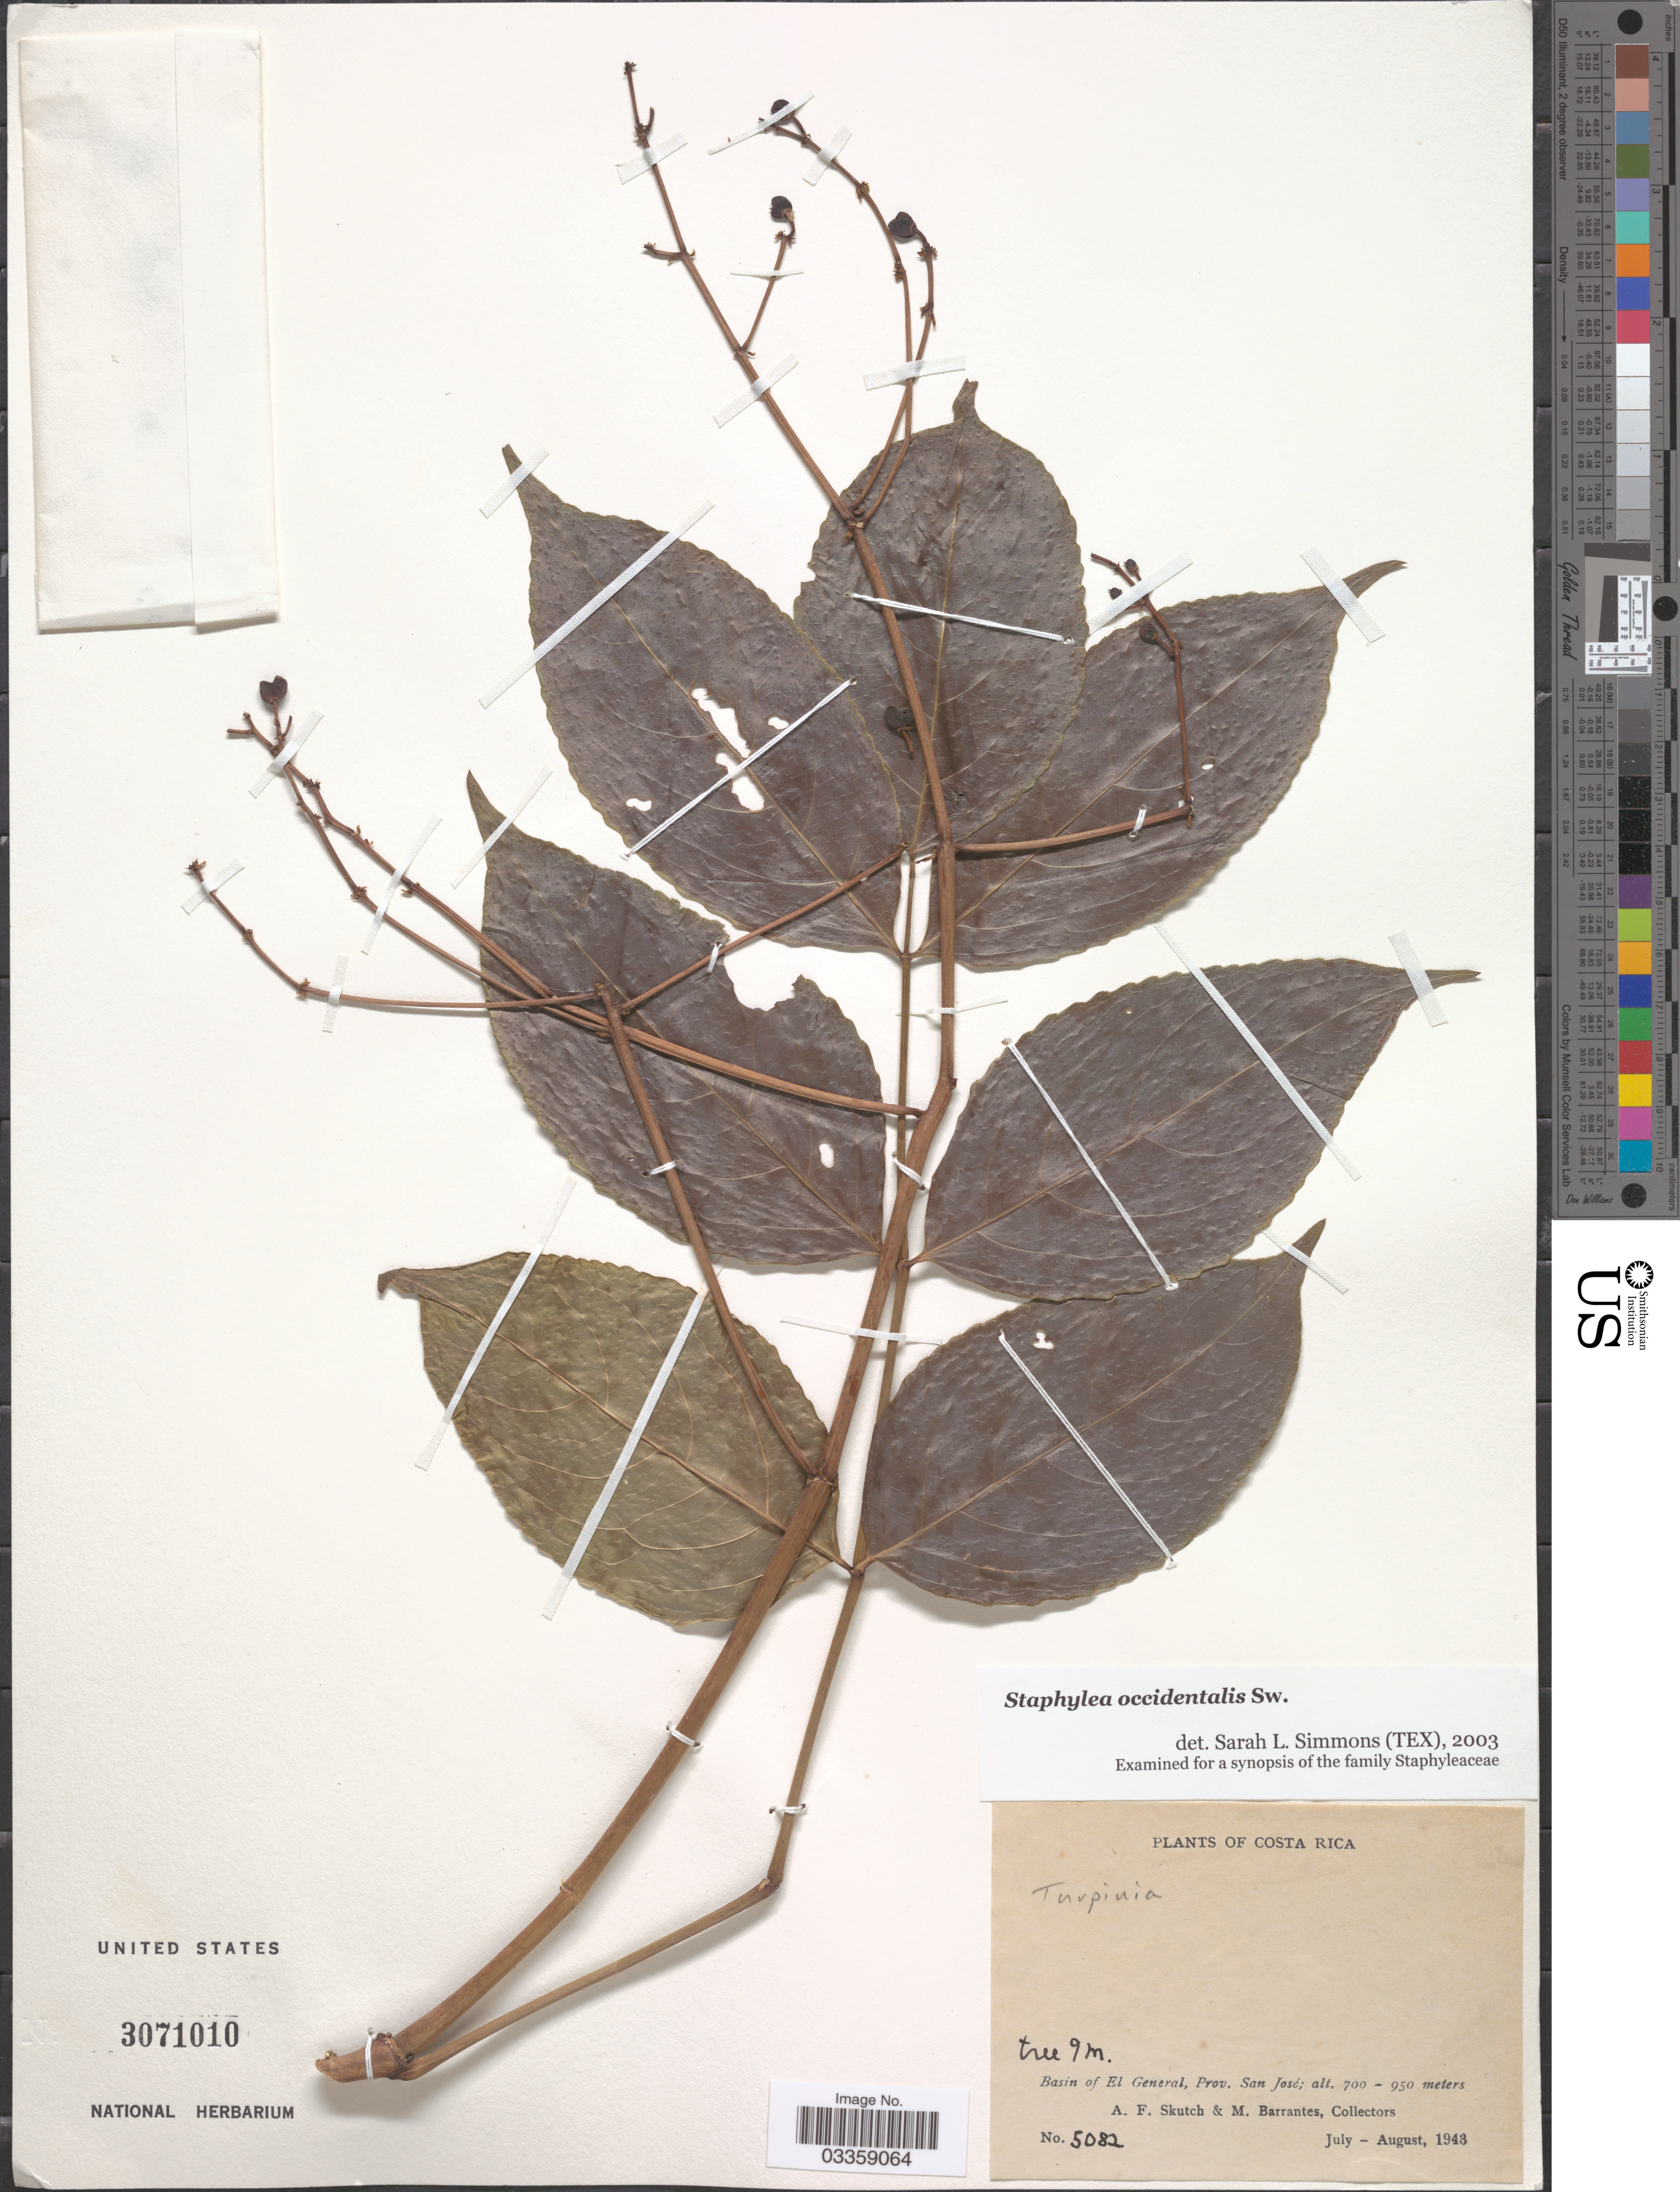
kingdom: Plantae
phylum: Tracheophyta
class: Magnoliopsida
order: Crossosomatales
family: Staphyleaceae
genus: Turpinia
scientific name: Turpinia occidentalis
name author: (Sw.) G. Don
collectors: A. F. Skutch & M. Barrantes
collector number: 5082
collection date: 1943-07/1943-08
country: Costa Rica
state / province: San José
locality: Basin of El General.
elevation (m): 700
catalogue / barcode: US 3071010